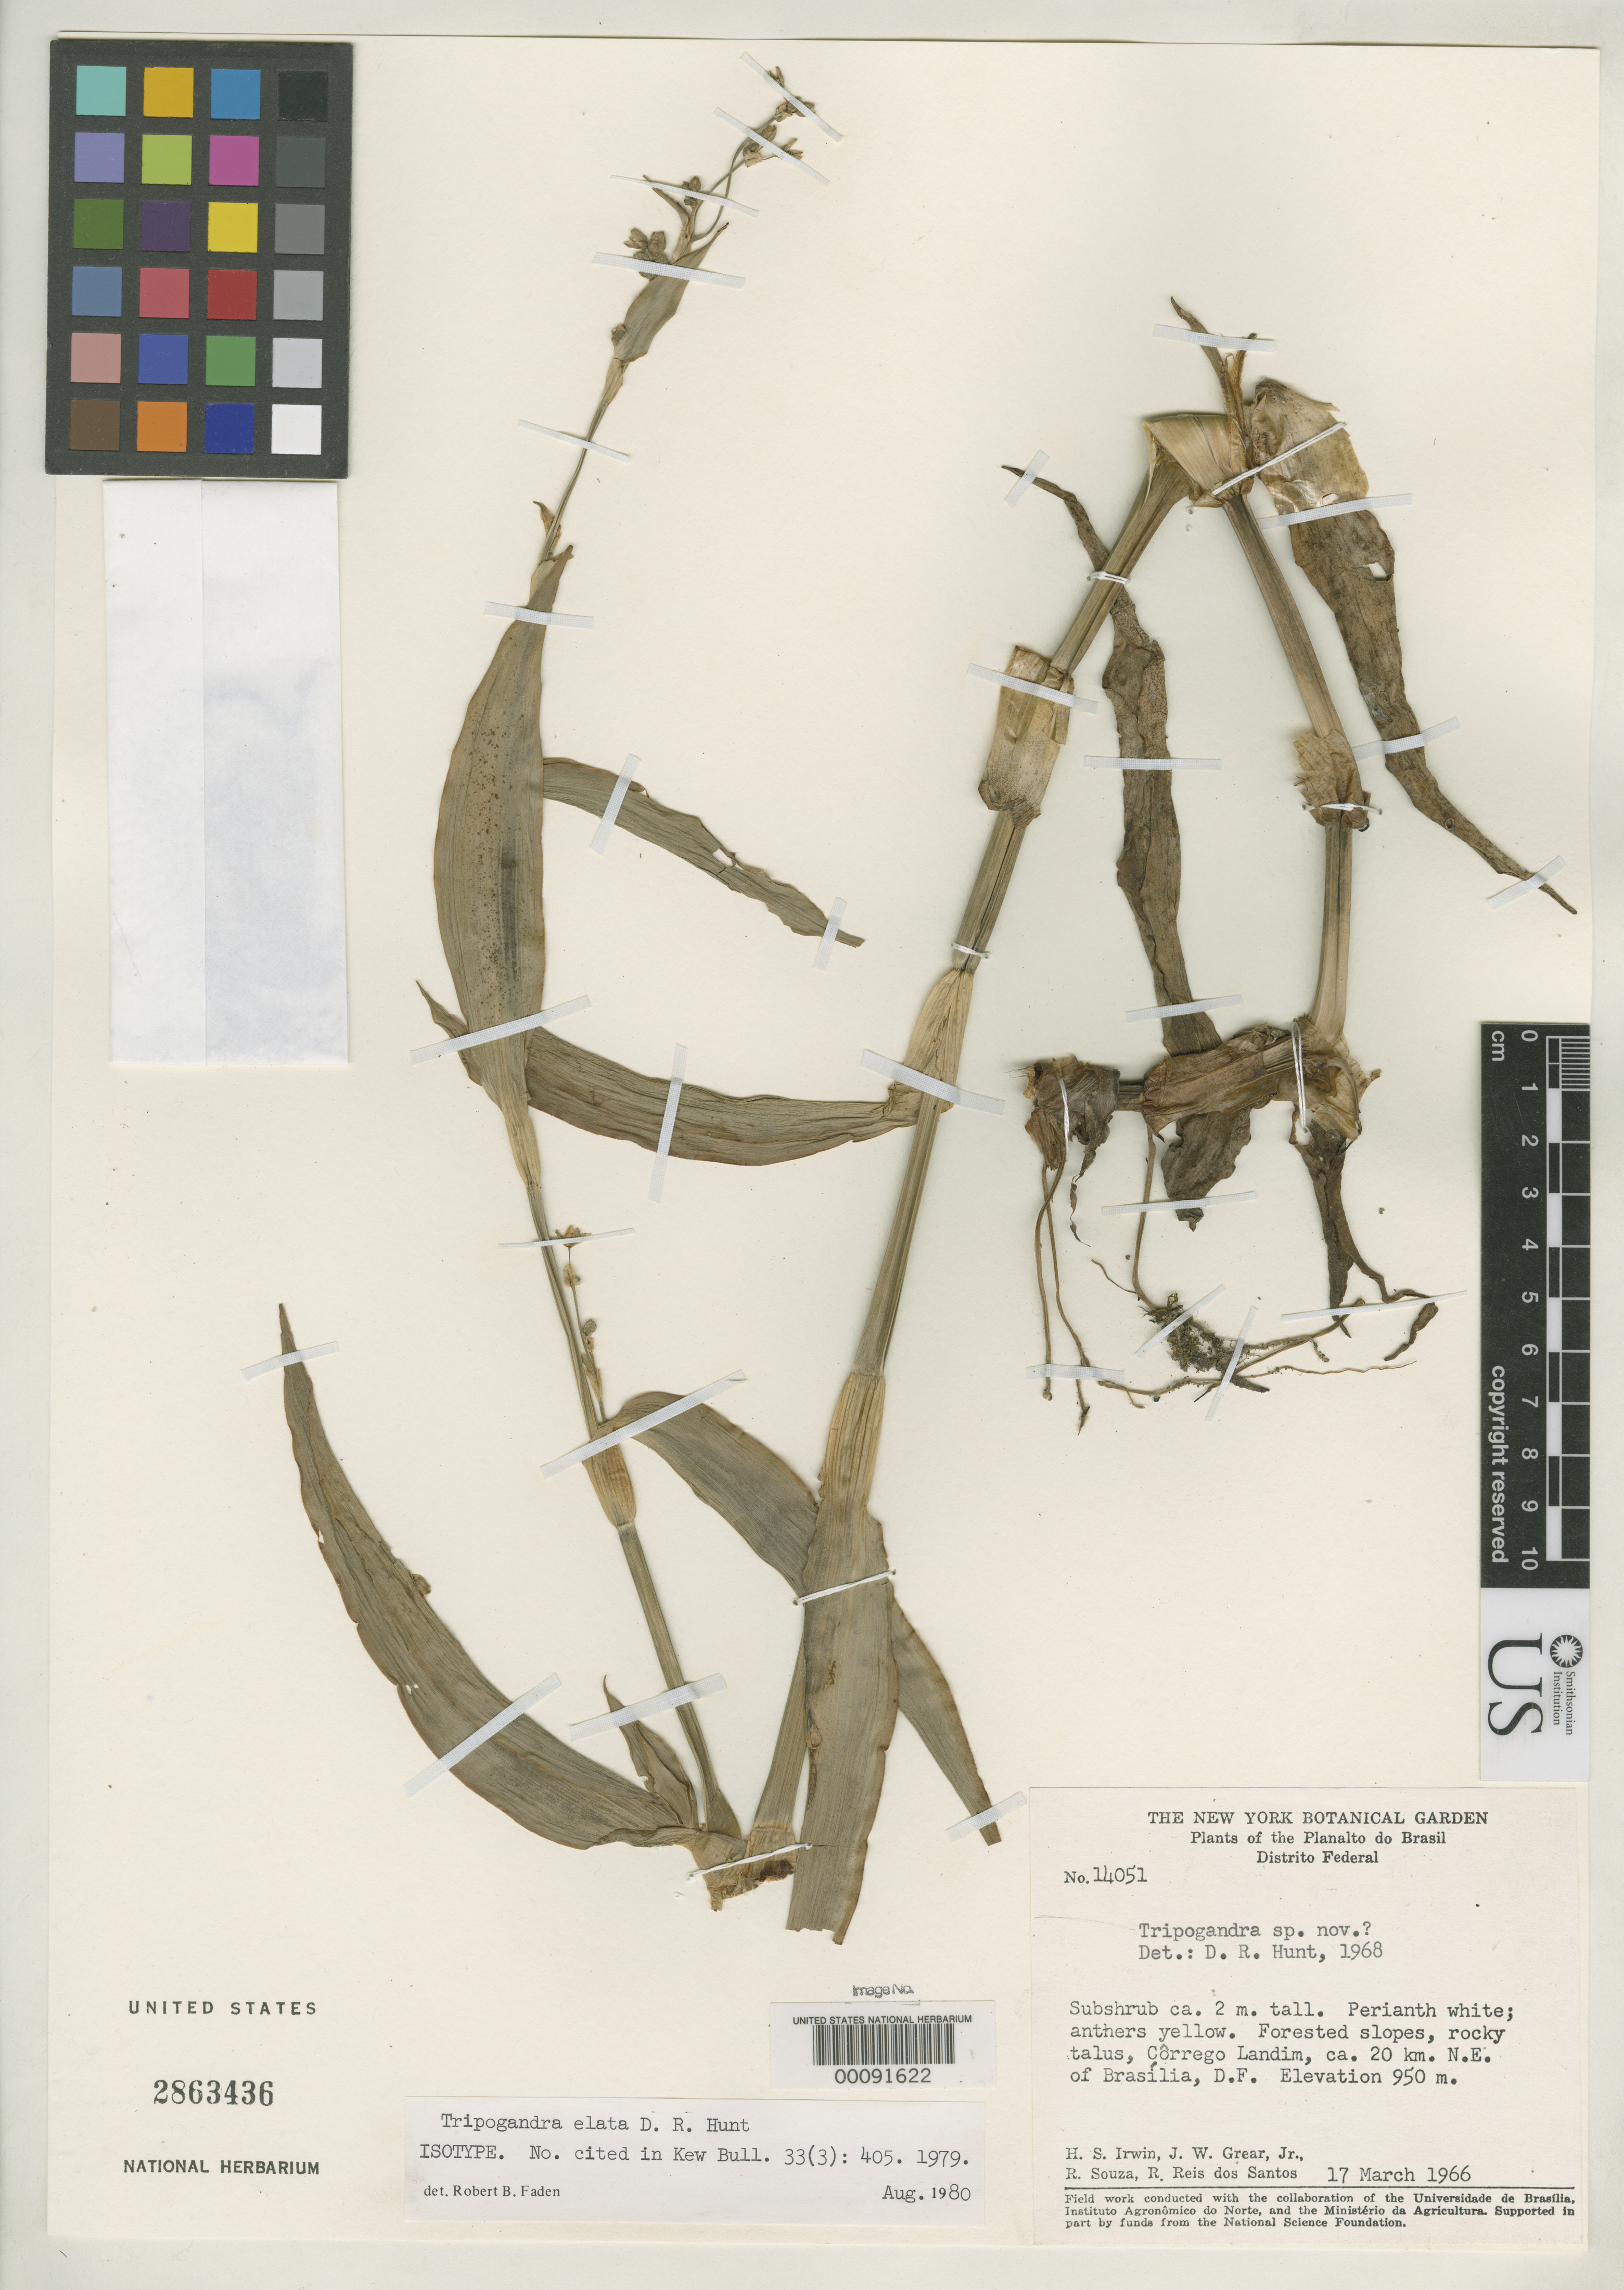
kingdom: Plantae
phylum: Tracheophyta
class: Liliopsida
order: Commelinales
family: Commelinaceae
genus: Tripogandra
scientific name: Tripogandra elata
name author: D.R. Hunt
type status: Isotype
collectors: H. Irwin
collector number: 14051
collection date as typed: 17 Mar 1966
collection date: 1966-03-17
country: Brazil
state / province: Distrito Federal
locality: Corrego Landim, northeast of Brasilia.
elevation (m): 950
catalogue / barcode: US 2863436